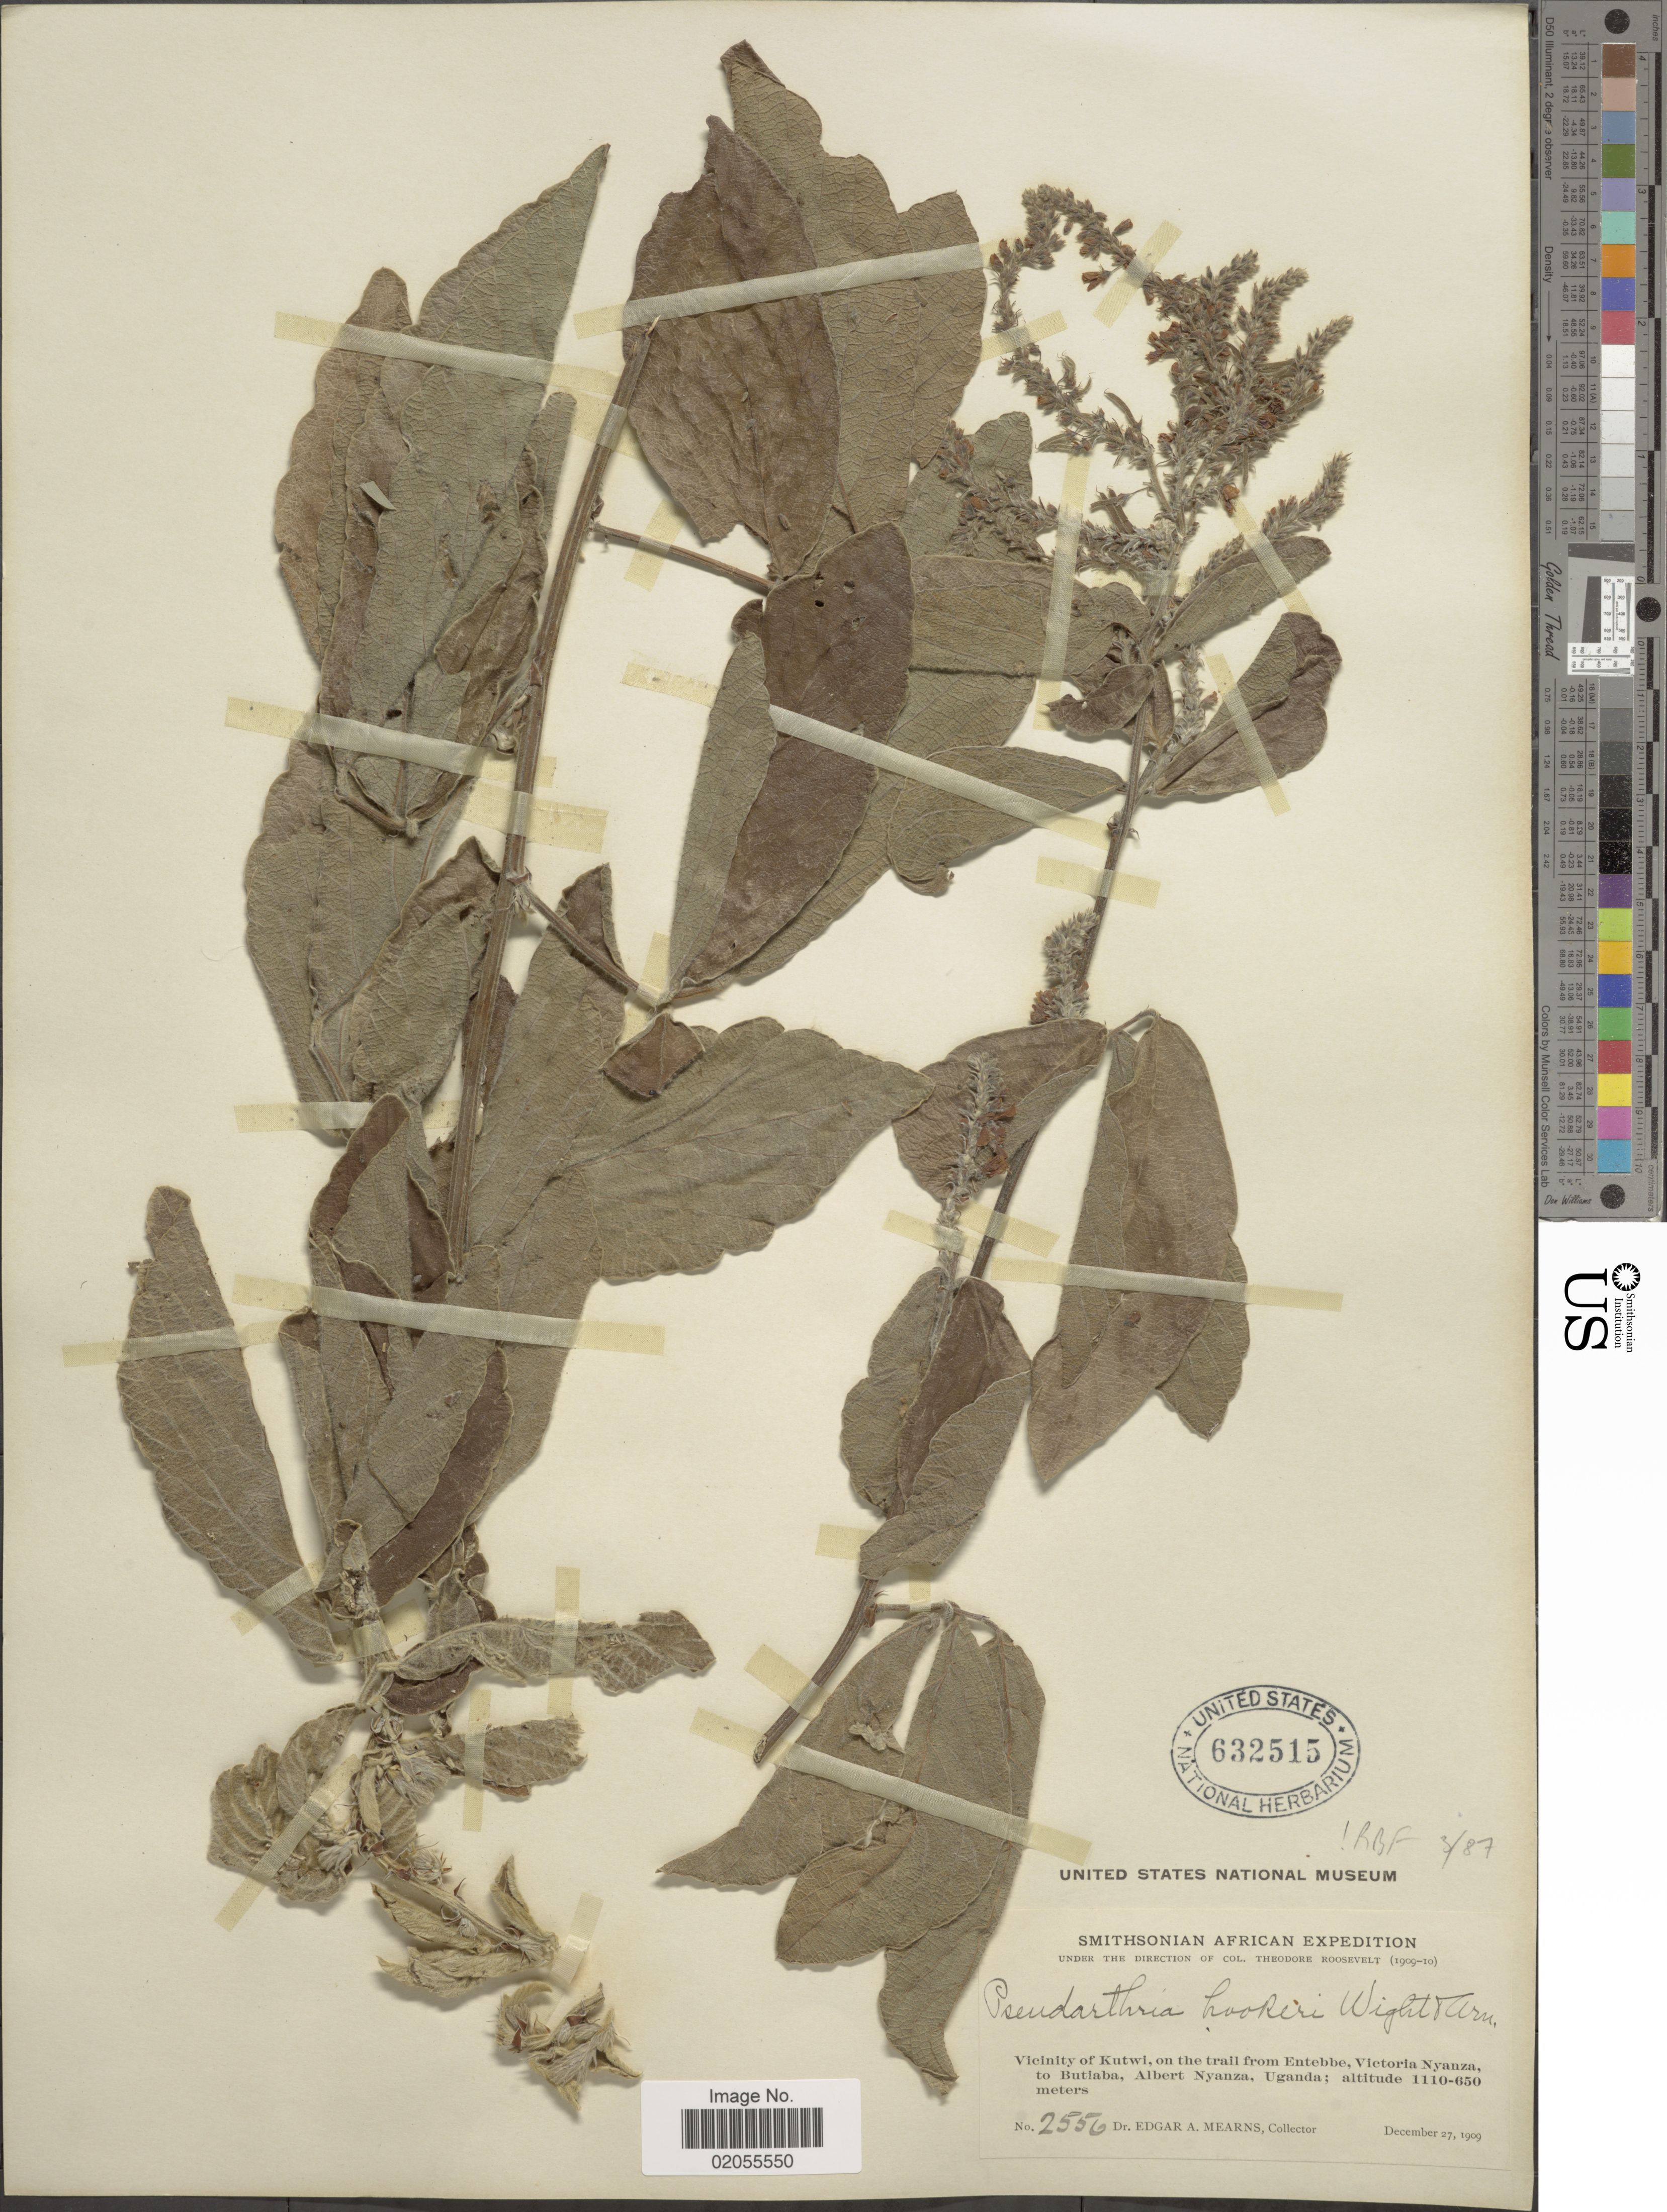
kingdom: Plantae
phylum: Tracheophyta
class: Magnoliopsida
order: Fabales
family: Fabaceae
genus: Pseudarthria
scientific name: Pseudarthria hookeri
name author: Wight & Arn.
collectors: E. A. Mearns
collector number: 2556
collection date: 1909-12-27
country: Uganda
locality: Vicinity of Kutwi, on the trail from Entebbe, Victioria Nyanza, to Butiaba, Albert Nyanza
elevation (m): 650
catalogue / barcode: US 632515